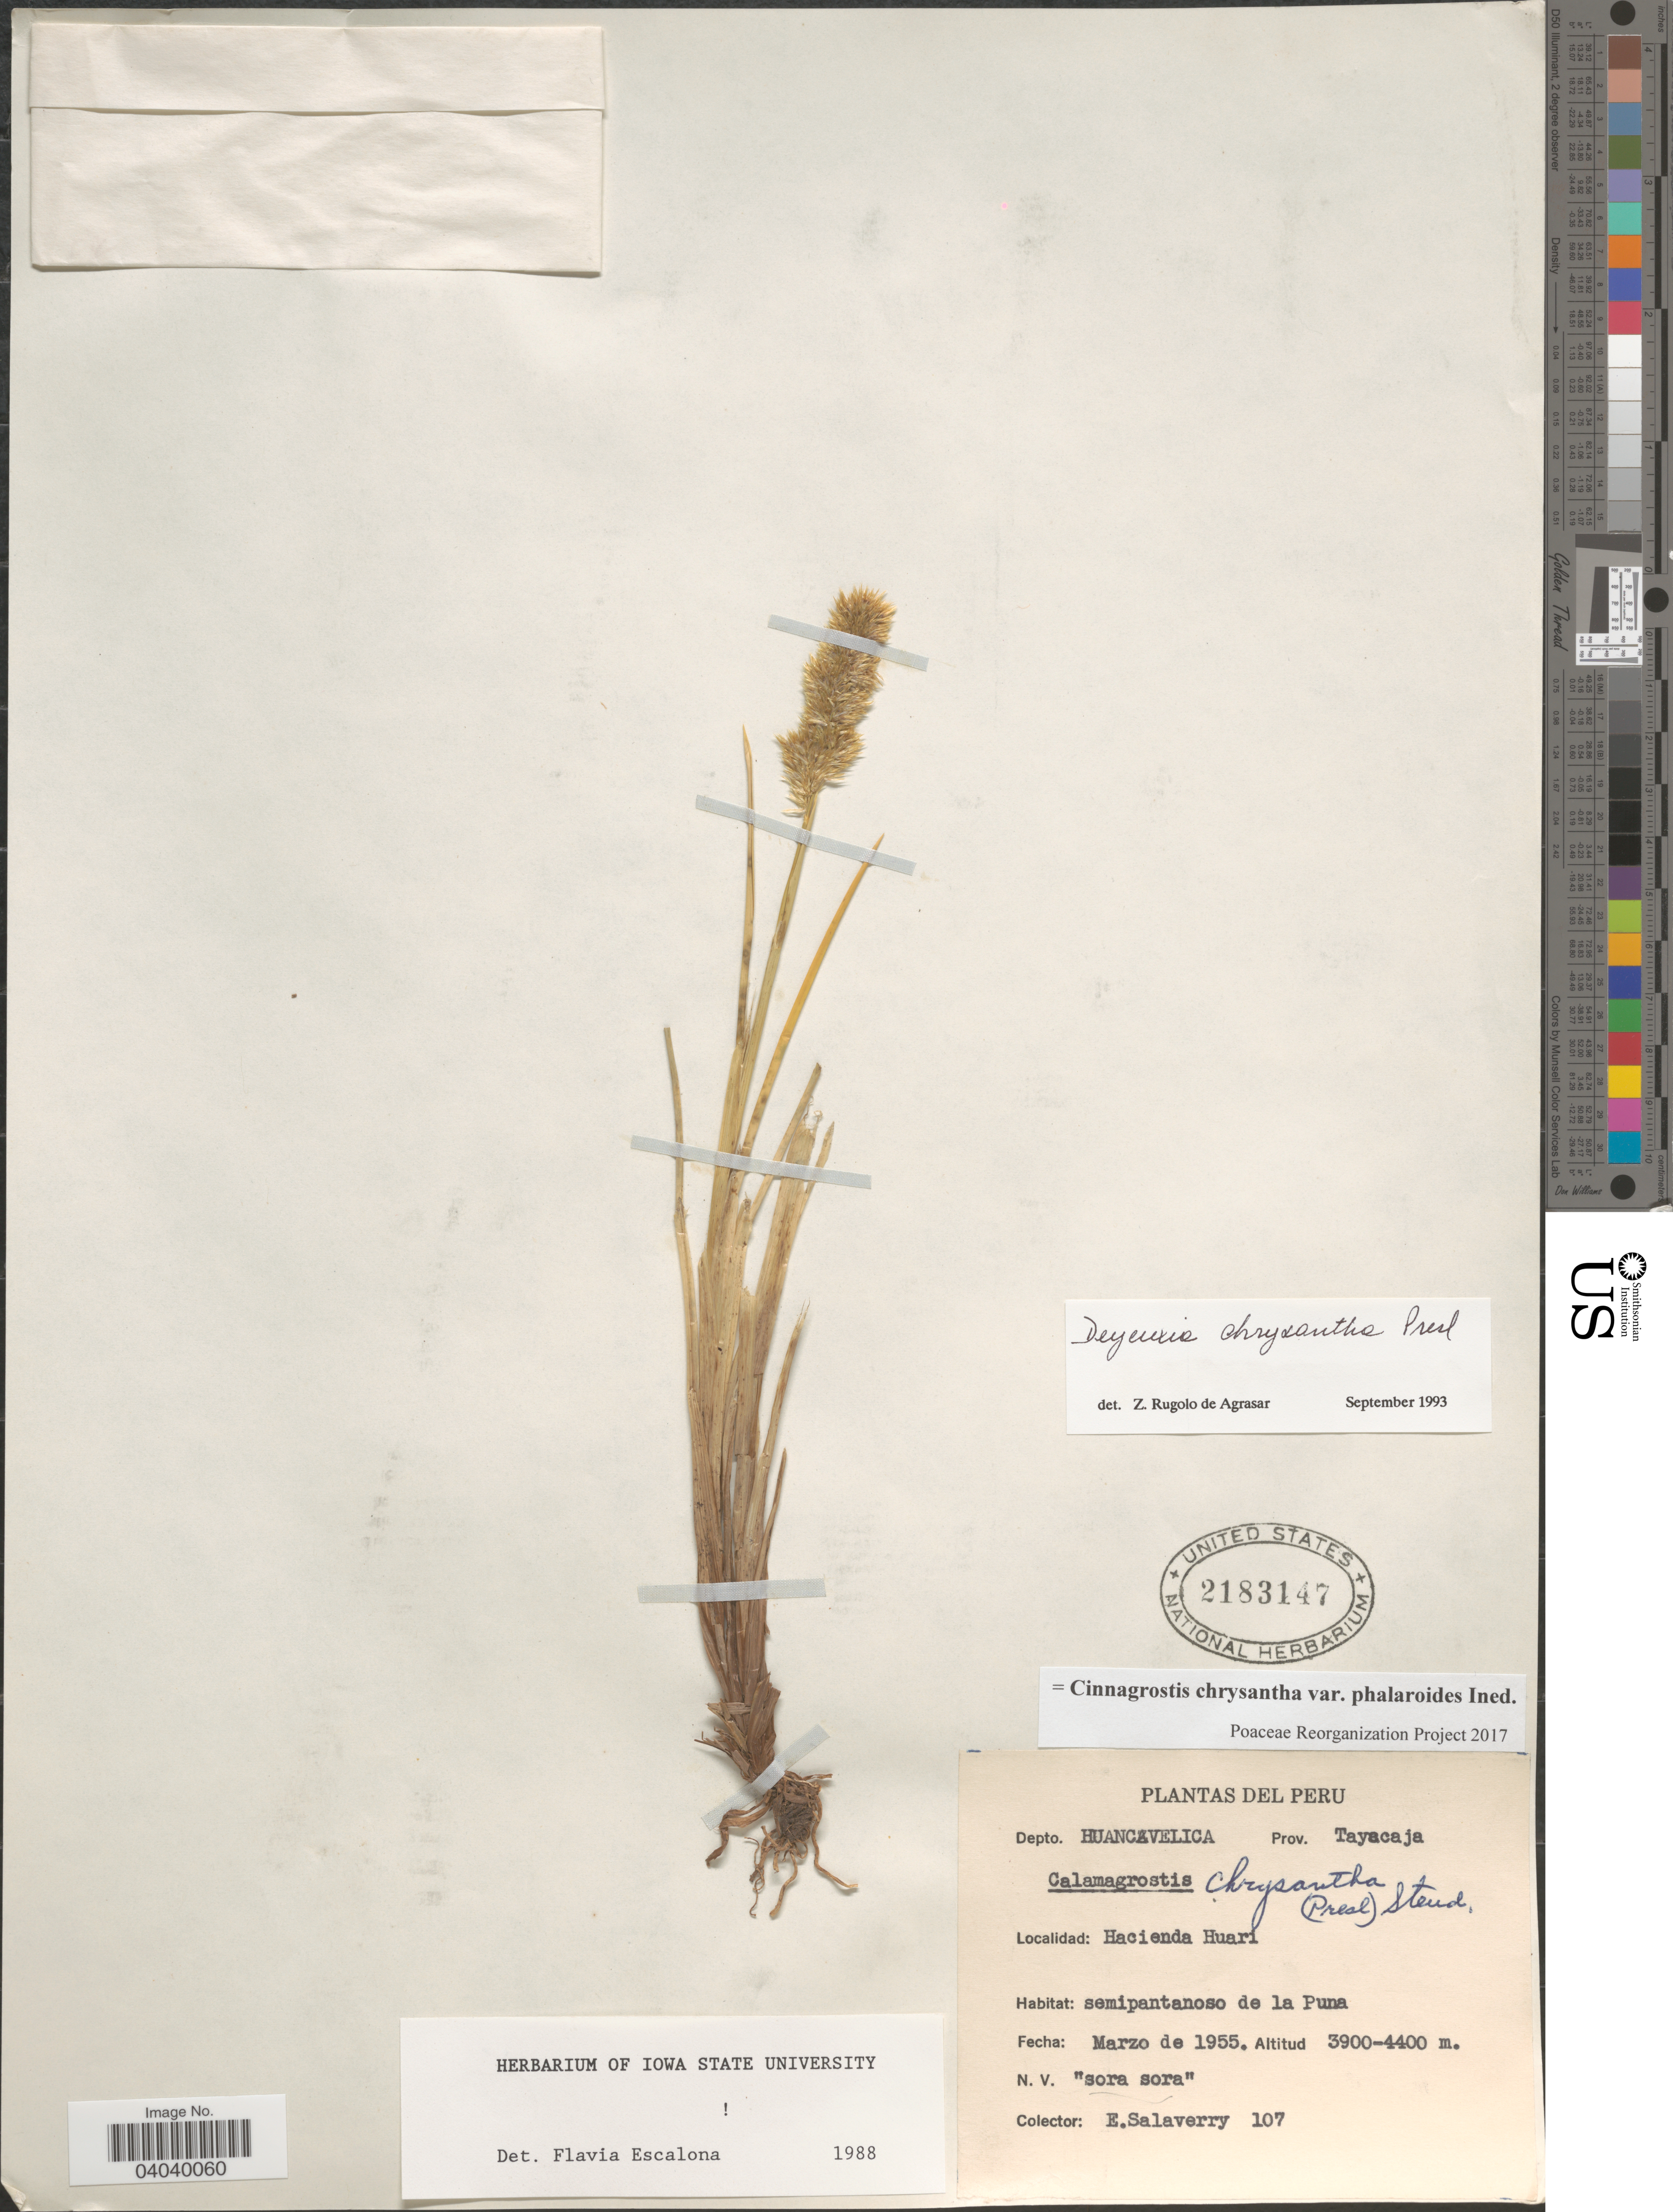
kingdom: Plantae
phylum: Tracheophyta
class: Liliopsida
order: Poales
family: Poaceae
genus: Deschampsia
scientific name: Deschampsia chrysantha var. phalaroides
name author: (Wedd.) Saarela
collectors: E. Salaverry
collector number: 107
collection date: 1955-03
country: Peru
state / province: Huancavelica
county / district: Tayacaja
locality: Depto. Huancavelica. Prov. Tayacaja. Hacienda Huari. Semipantanoso de la Puna.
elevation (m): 3900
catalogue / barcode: US 2183147